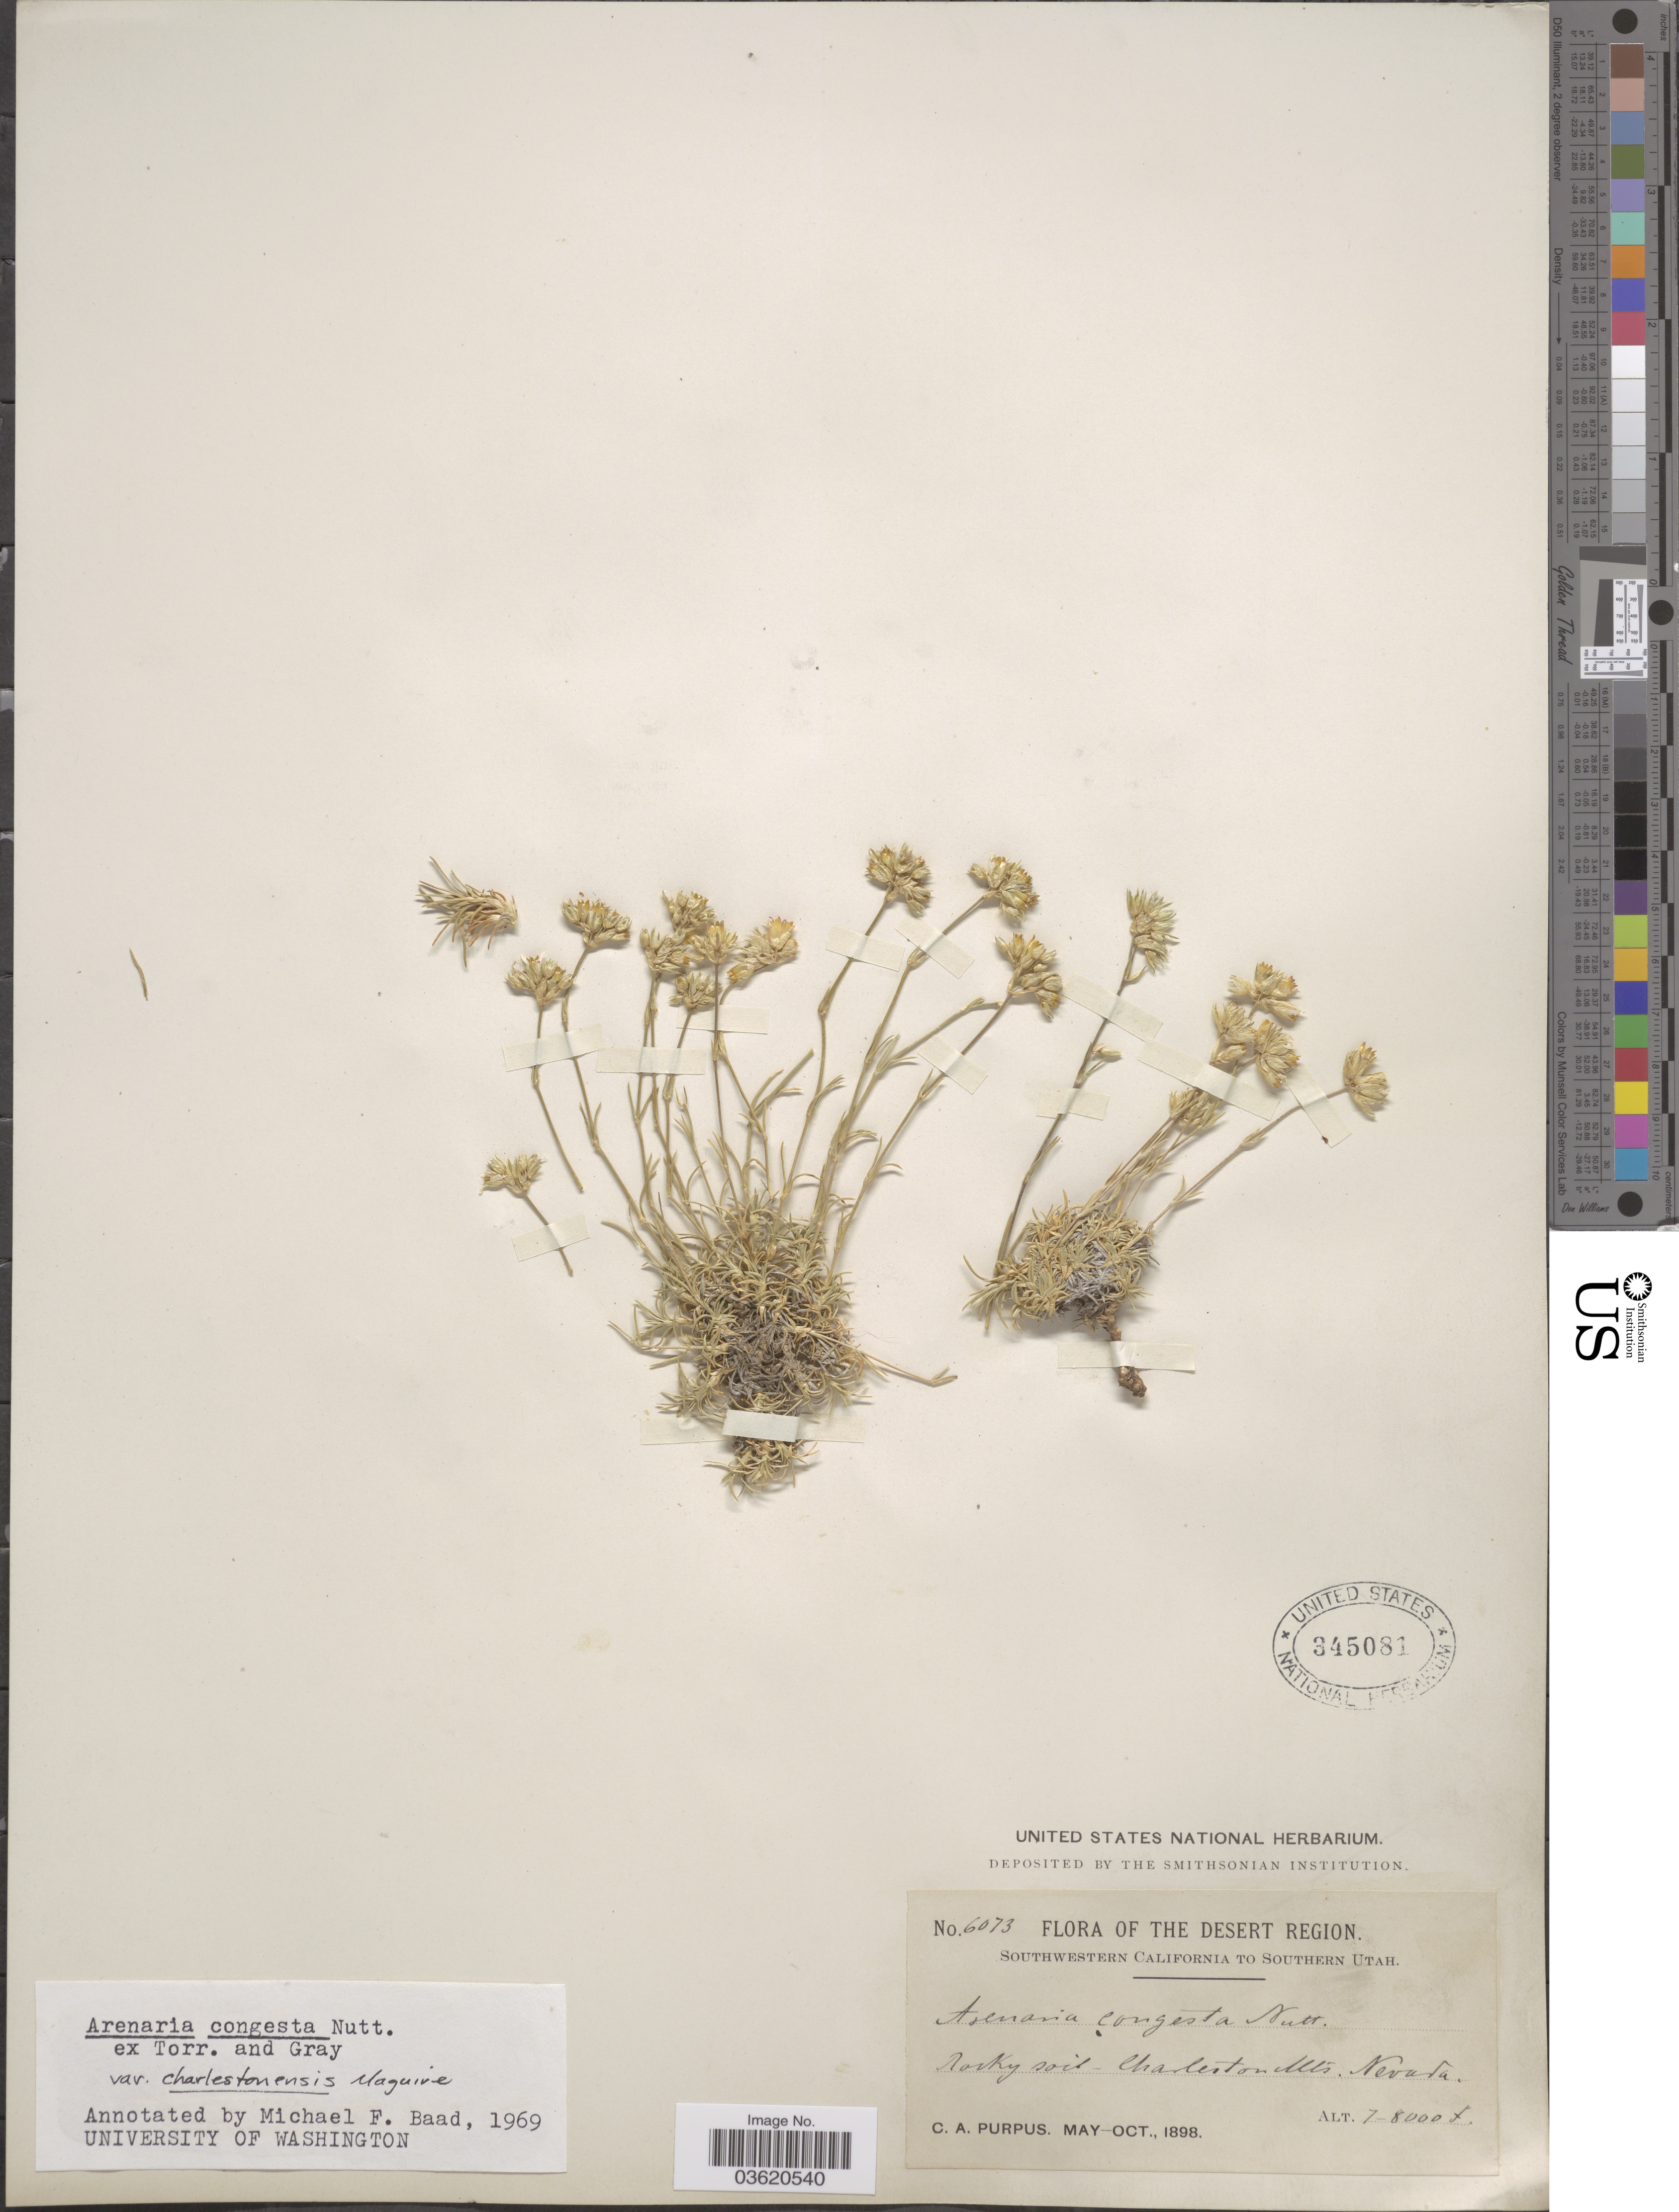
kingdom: Plantae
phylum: Tracheophyta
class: Magnoliopsida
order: Caryophyllales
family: Caryophyllaceae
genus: Eremogone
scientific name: Eremogone congesta var. charlestonensis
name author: (Maguire) R.L. Hartm. & Rabeler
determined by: U.S. National Herbarium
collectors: C. A. Purpus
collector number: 6073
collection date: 1898-05/1898-10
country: United States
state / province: Nevada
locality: The Desert Region. Charleston Mts.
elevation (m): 2134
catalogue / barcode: US 345081